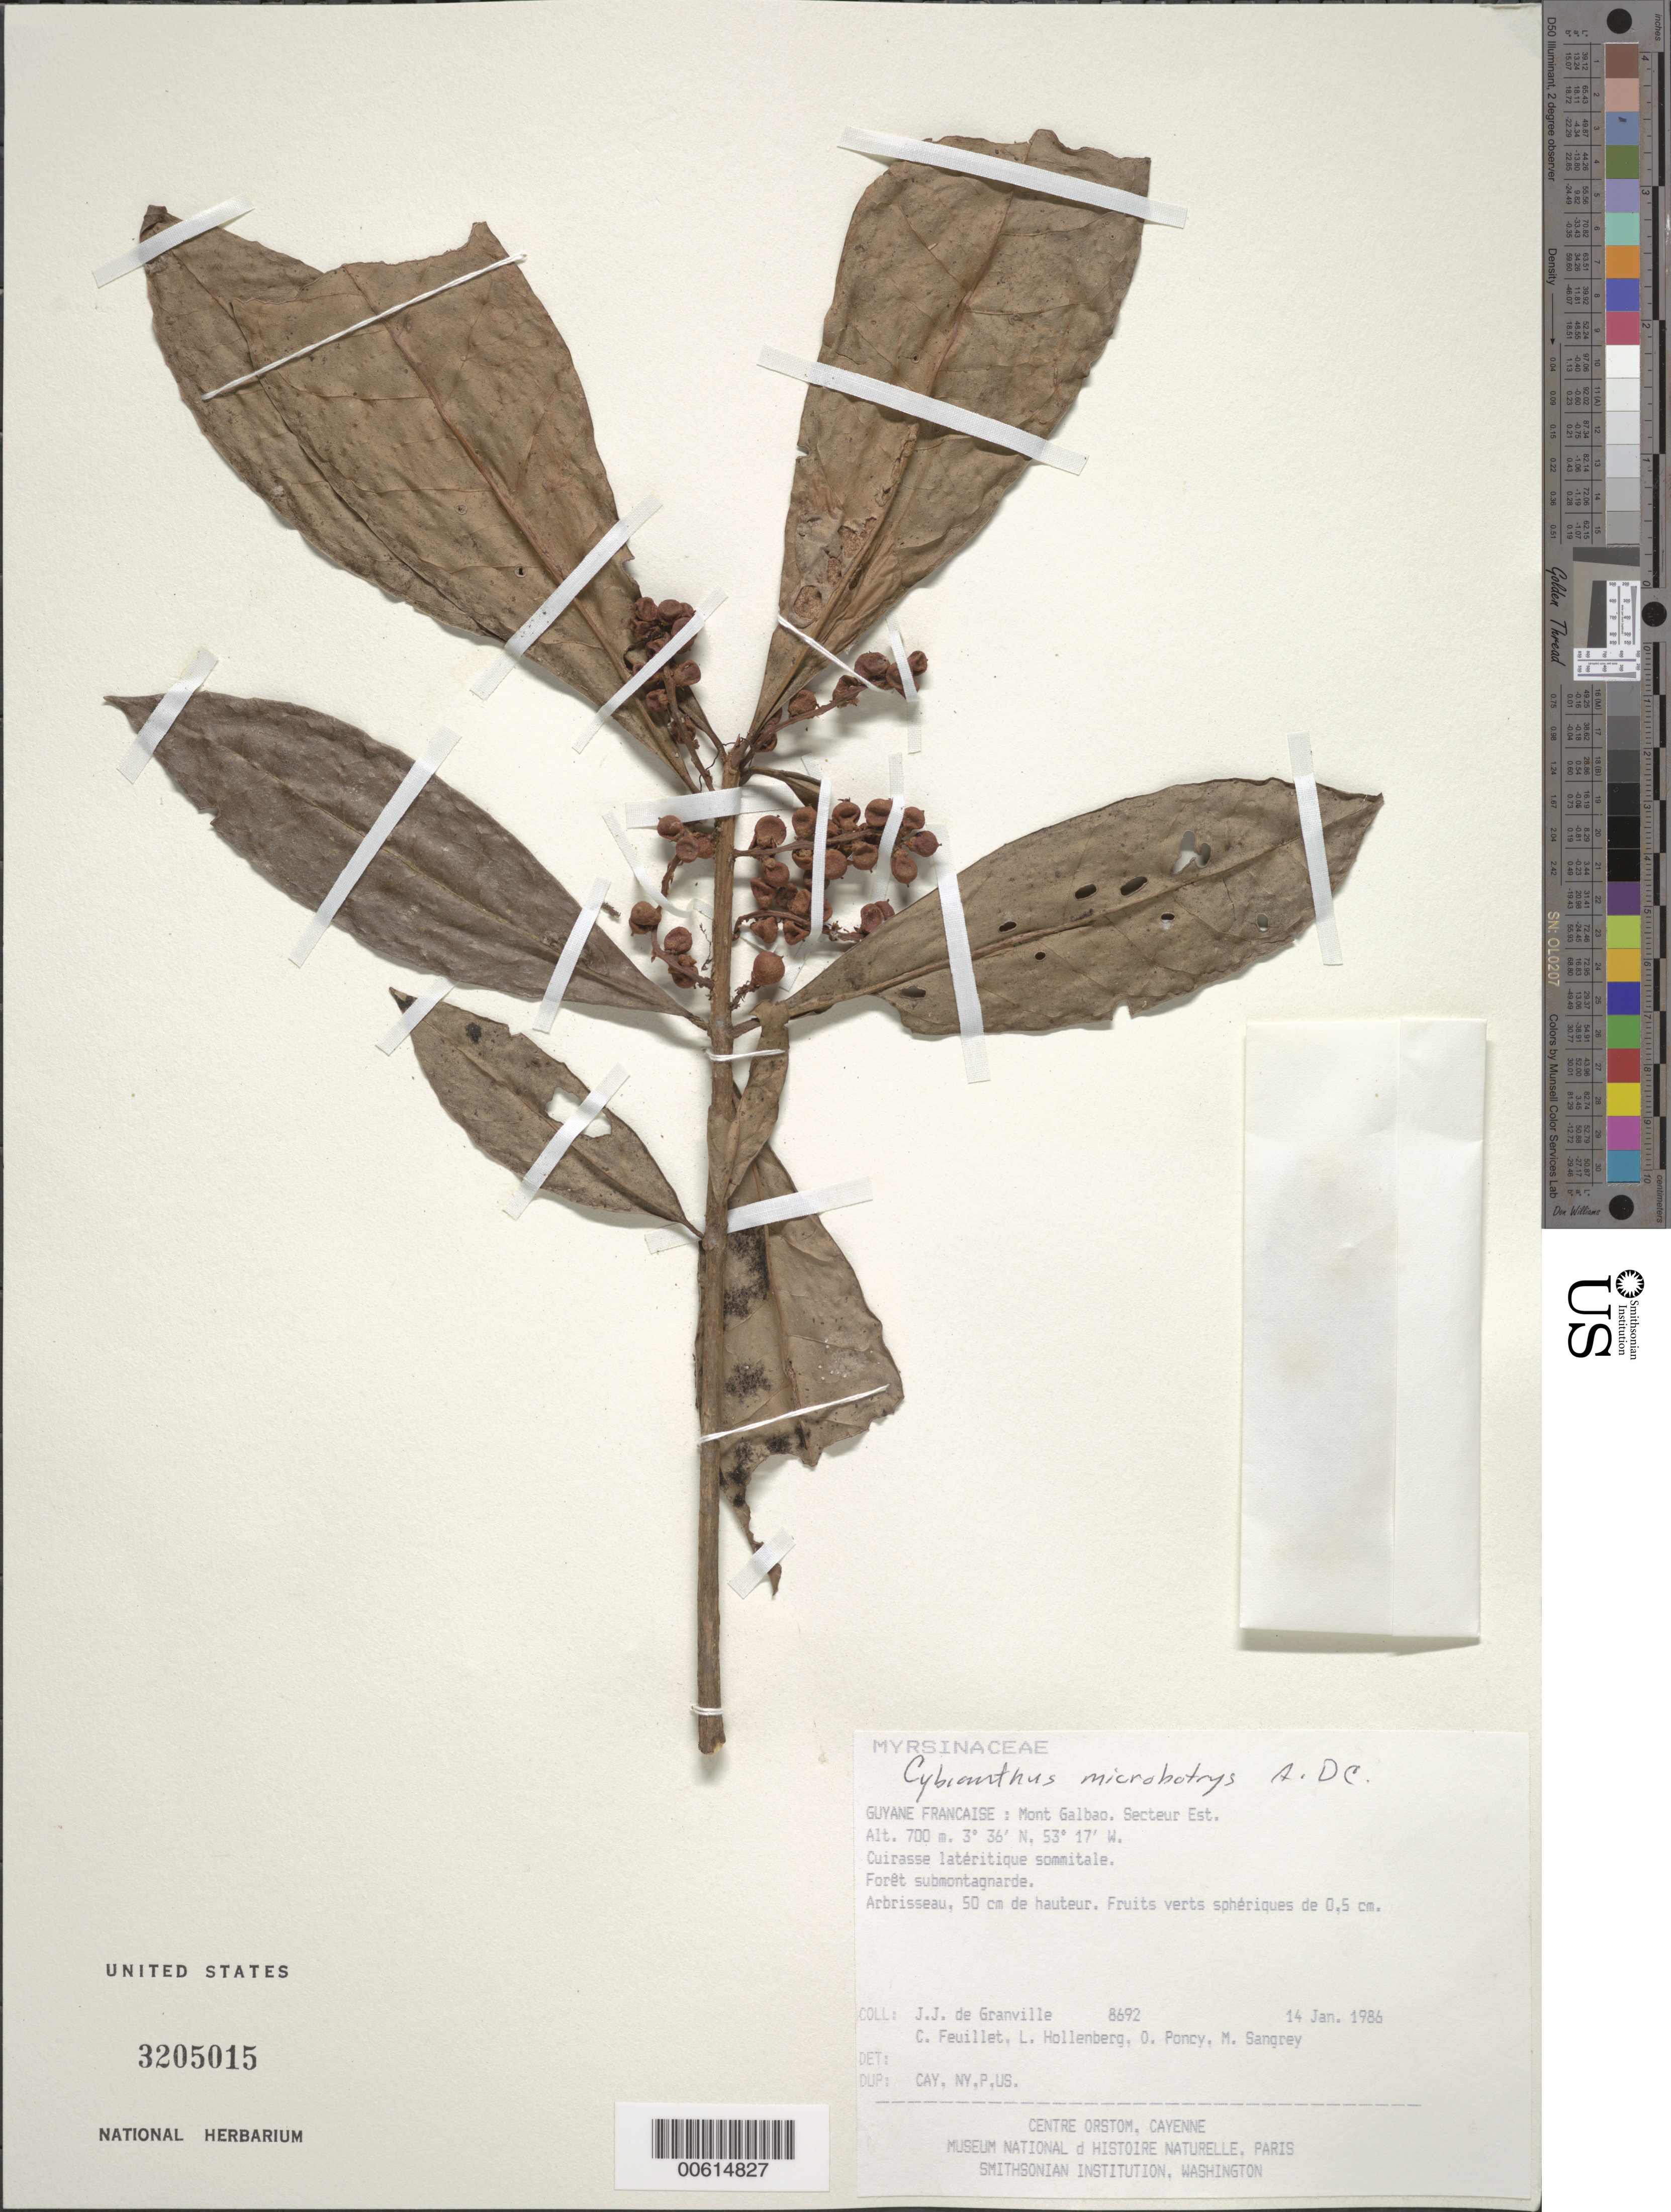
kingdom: Plantae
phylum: Tracheophyta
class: Magnoliopsida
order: Ericales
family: Primulaceae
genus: Cybianthus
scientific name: Cybianthus microbotrys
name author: A. DC.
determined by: Pipoly, J. J., III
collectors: J.-J. de Granville, C. Feuillet, L. Hollenberg, O. Poncy & M. S. Sangrey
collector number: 8692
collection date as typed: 14-Jan-86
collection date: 1986-01-14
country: French Guiana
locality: Mont Galbao. Secteur Est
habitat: Forêt submontagnarde, cuirasse latéritique sommitale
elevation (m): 700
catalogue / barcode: US 3205015